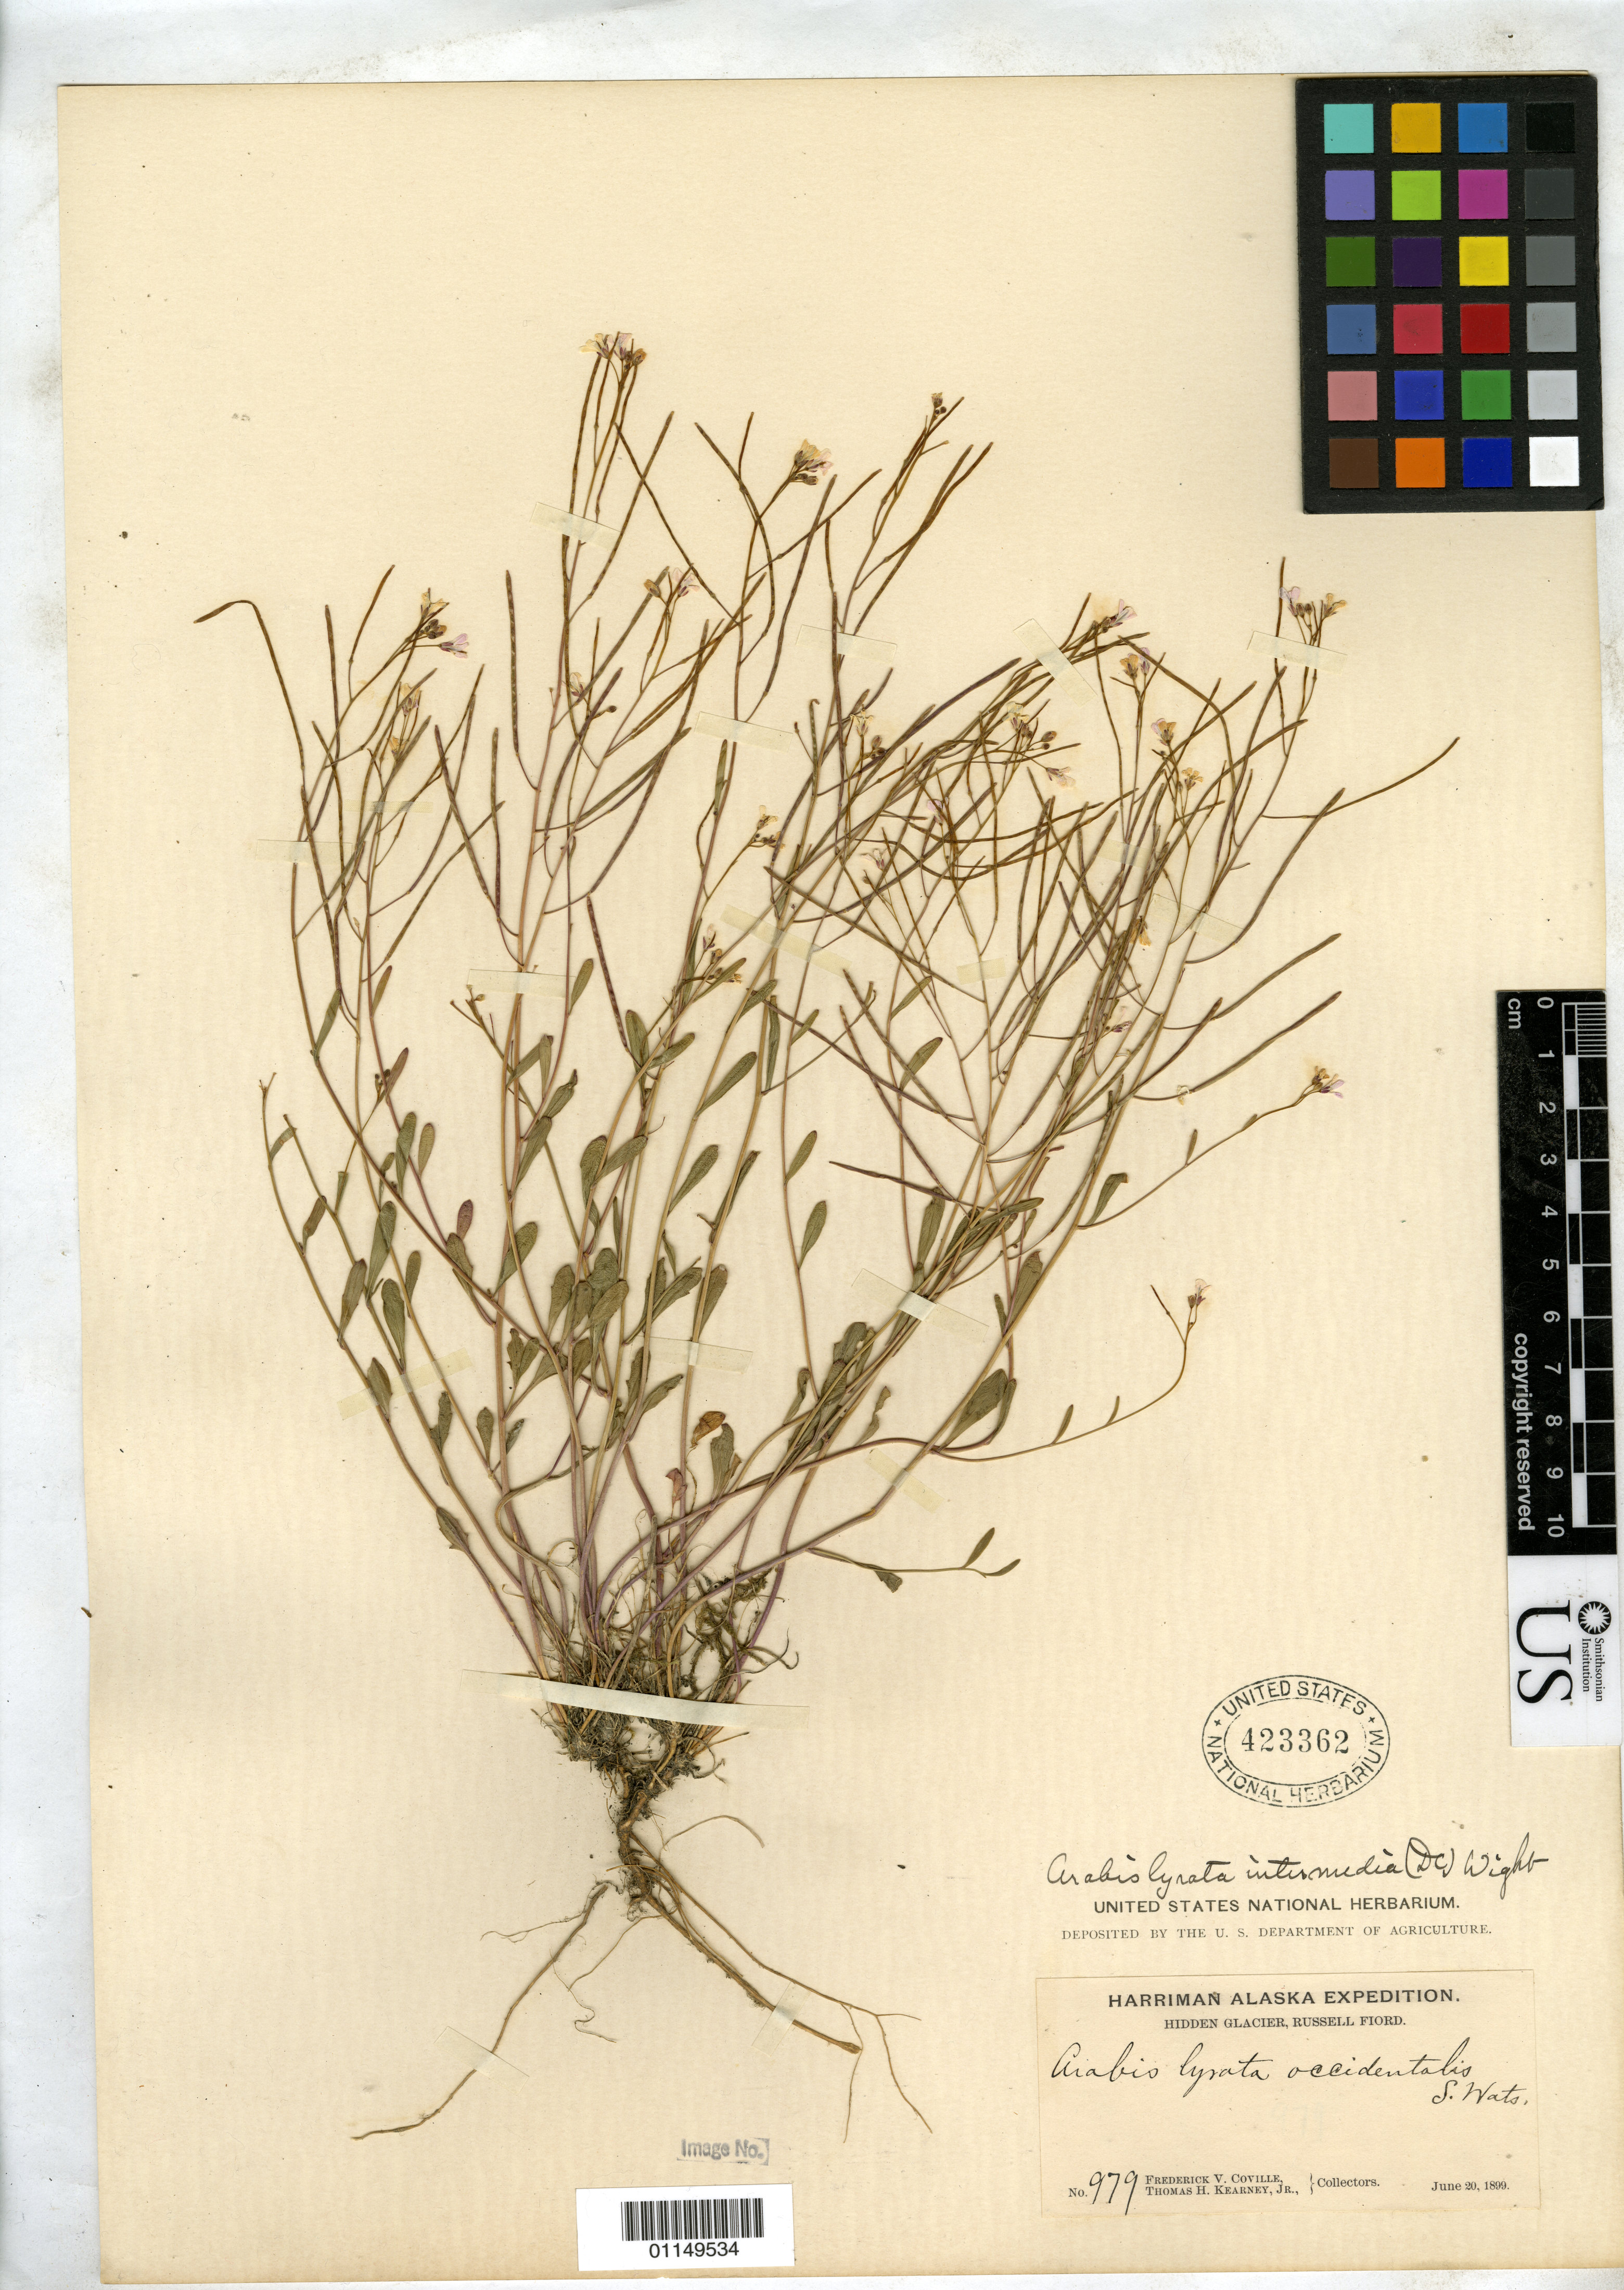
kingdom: Plantae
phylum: Tracheophyta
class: Magnoliopsida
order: Brassicales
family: Brassicaceae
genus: Arabis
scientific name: Arabis lyrata subsp. kamtschatica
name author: Hultén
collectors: F. V. Coville & T. H. Kearney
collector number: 979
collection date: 1899-06-20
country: United States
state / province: Alaska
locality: Hidden Glacier, Russell Fiord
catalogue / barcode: US 423362